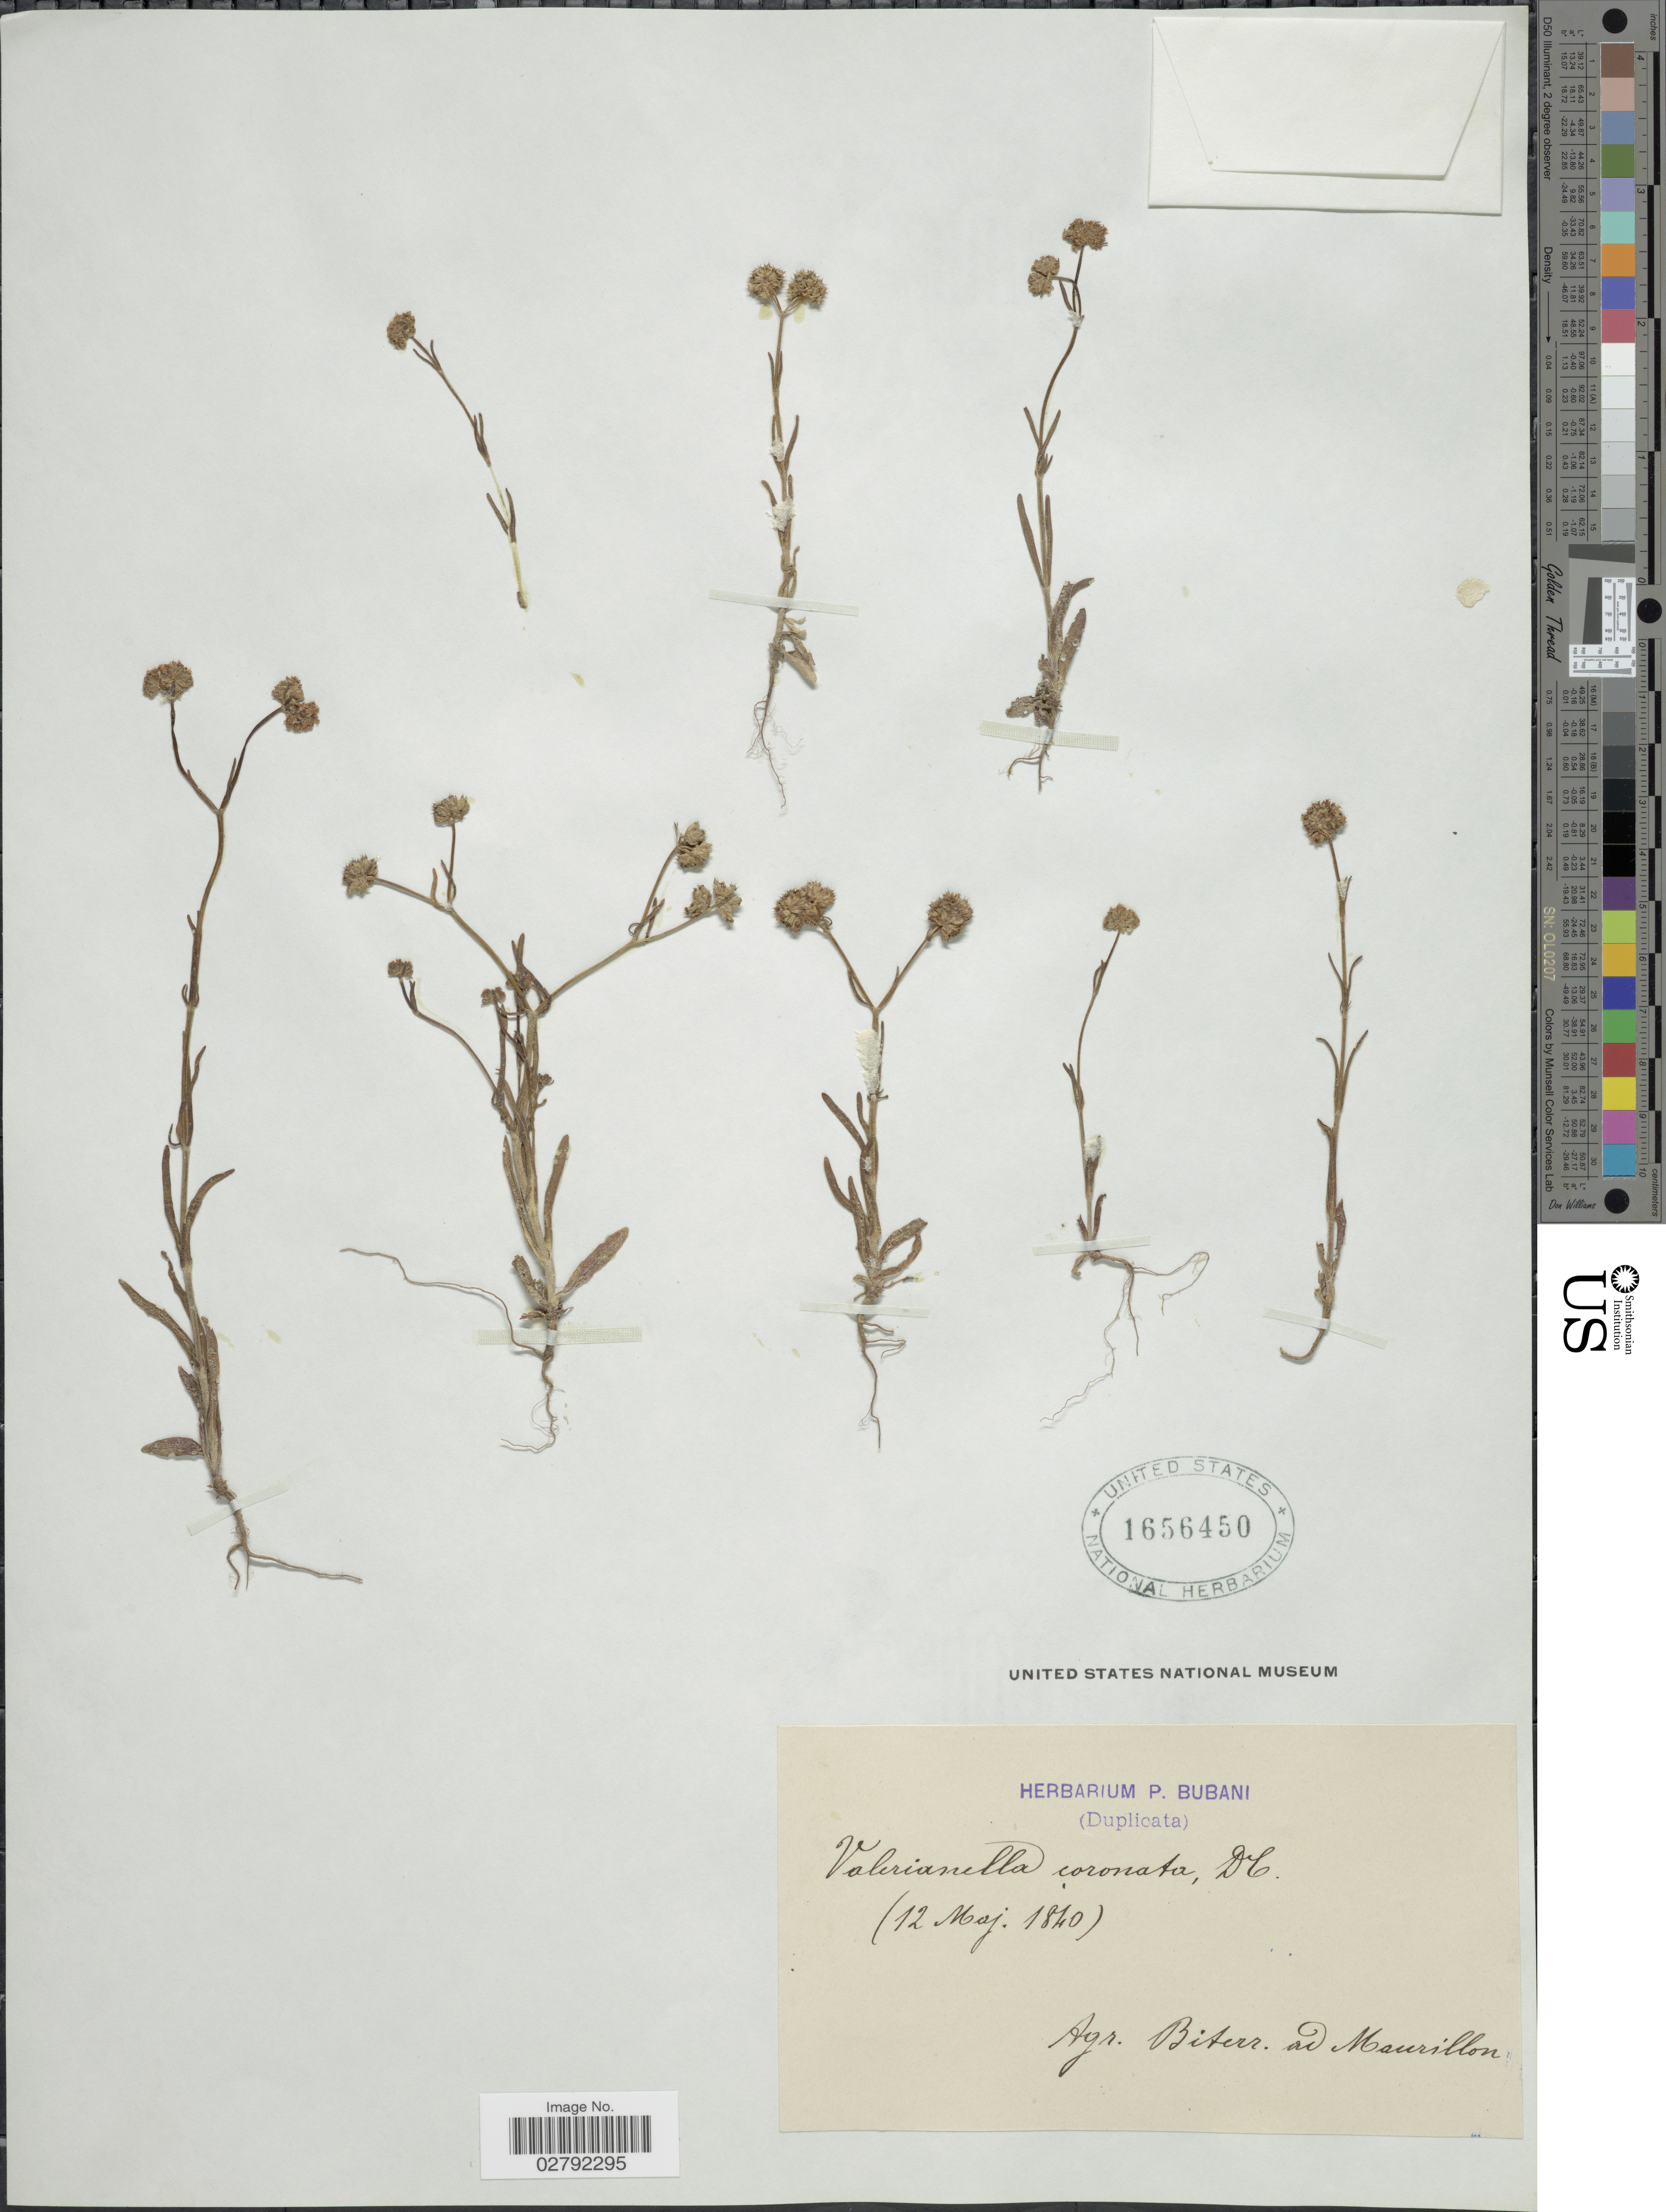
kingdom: Plantae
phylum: Tracheophyta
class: Magnoliopsida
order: Dipsacales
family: Caprifoliaceae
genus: Valerianella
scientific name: Valerianella coronata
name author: (L.) DC.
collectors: ex herb. P. Bubani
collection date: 1840-05-12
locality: Agr. biterr. ad. Maurillon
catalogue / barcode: US 1656450